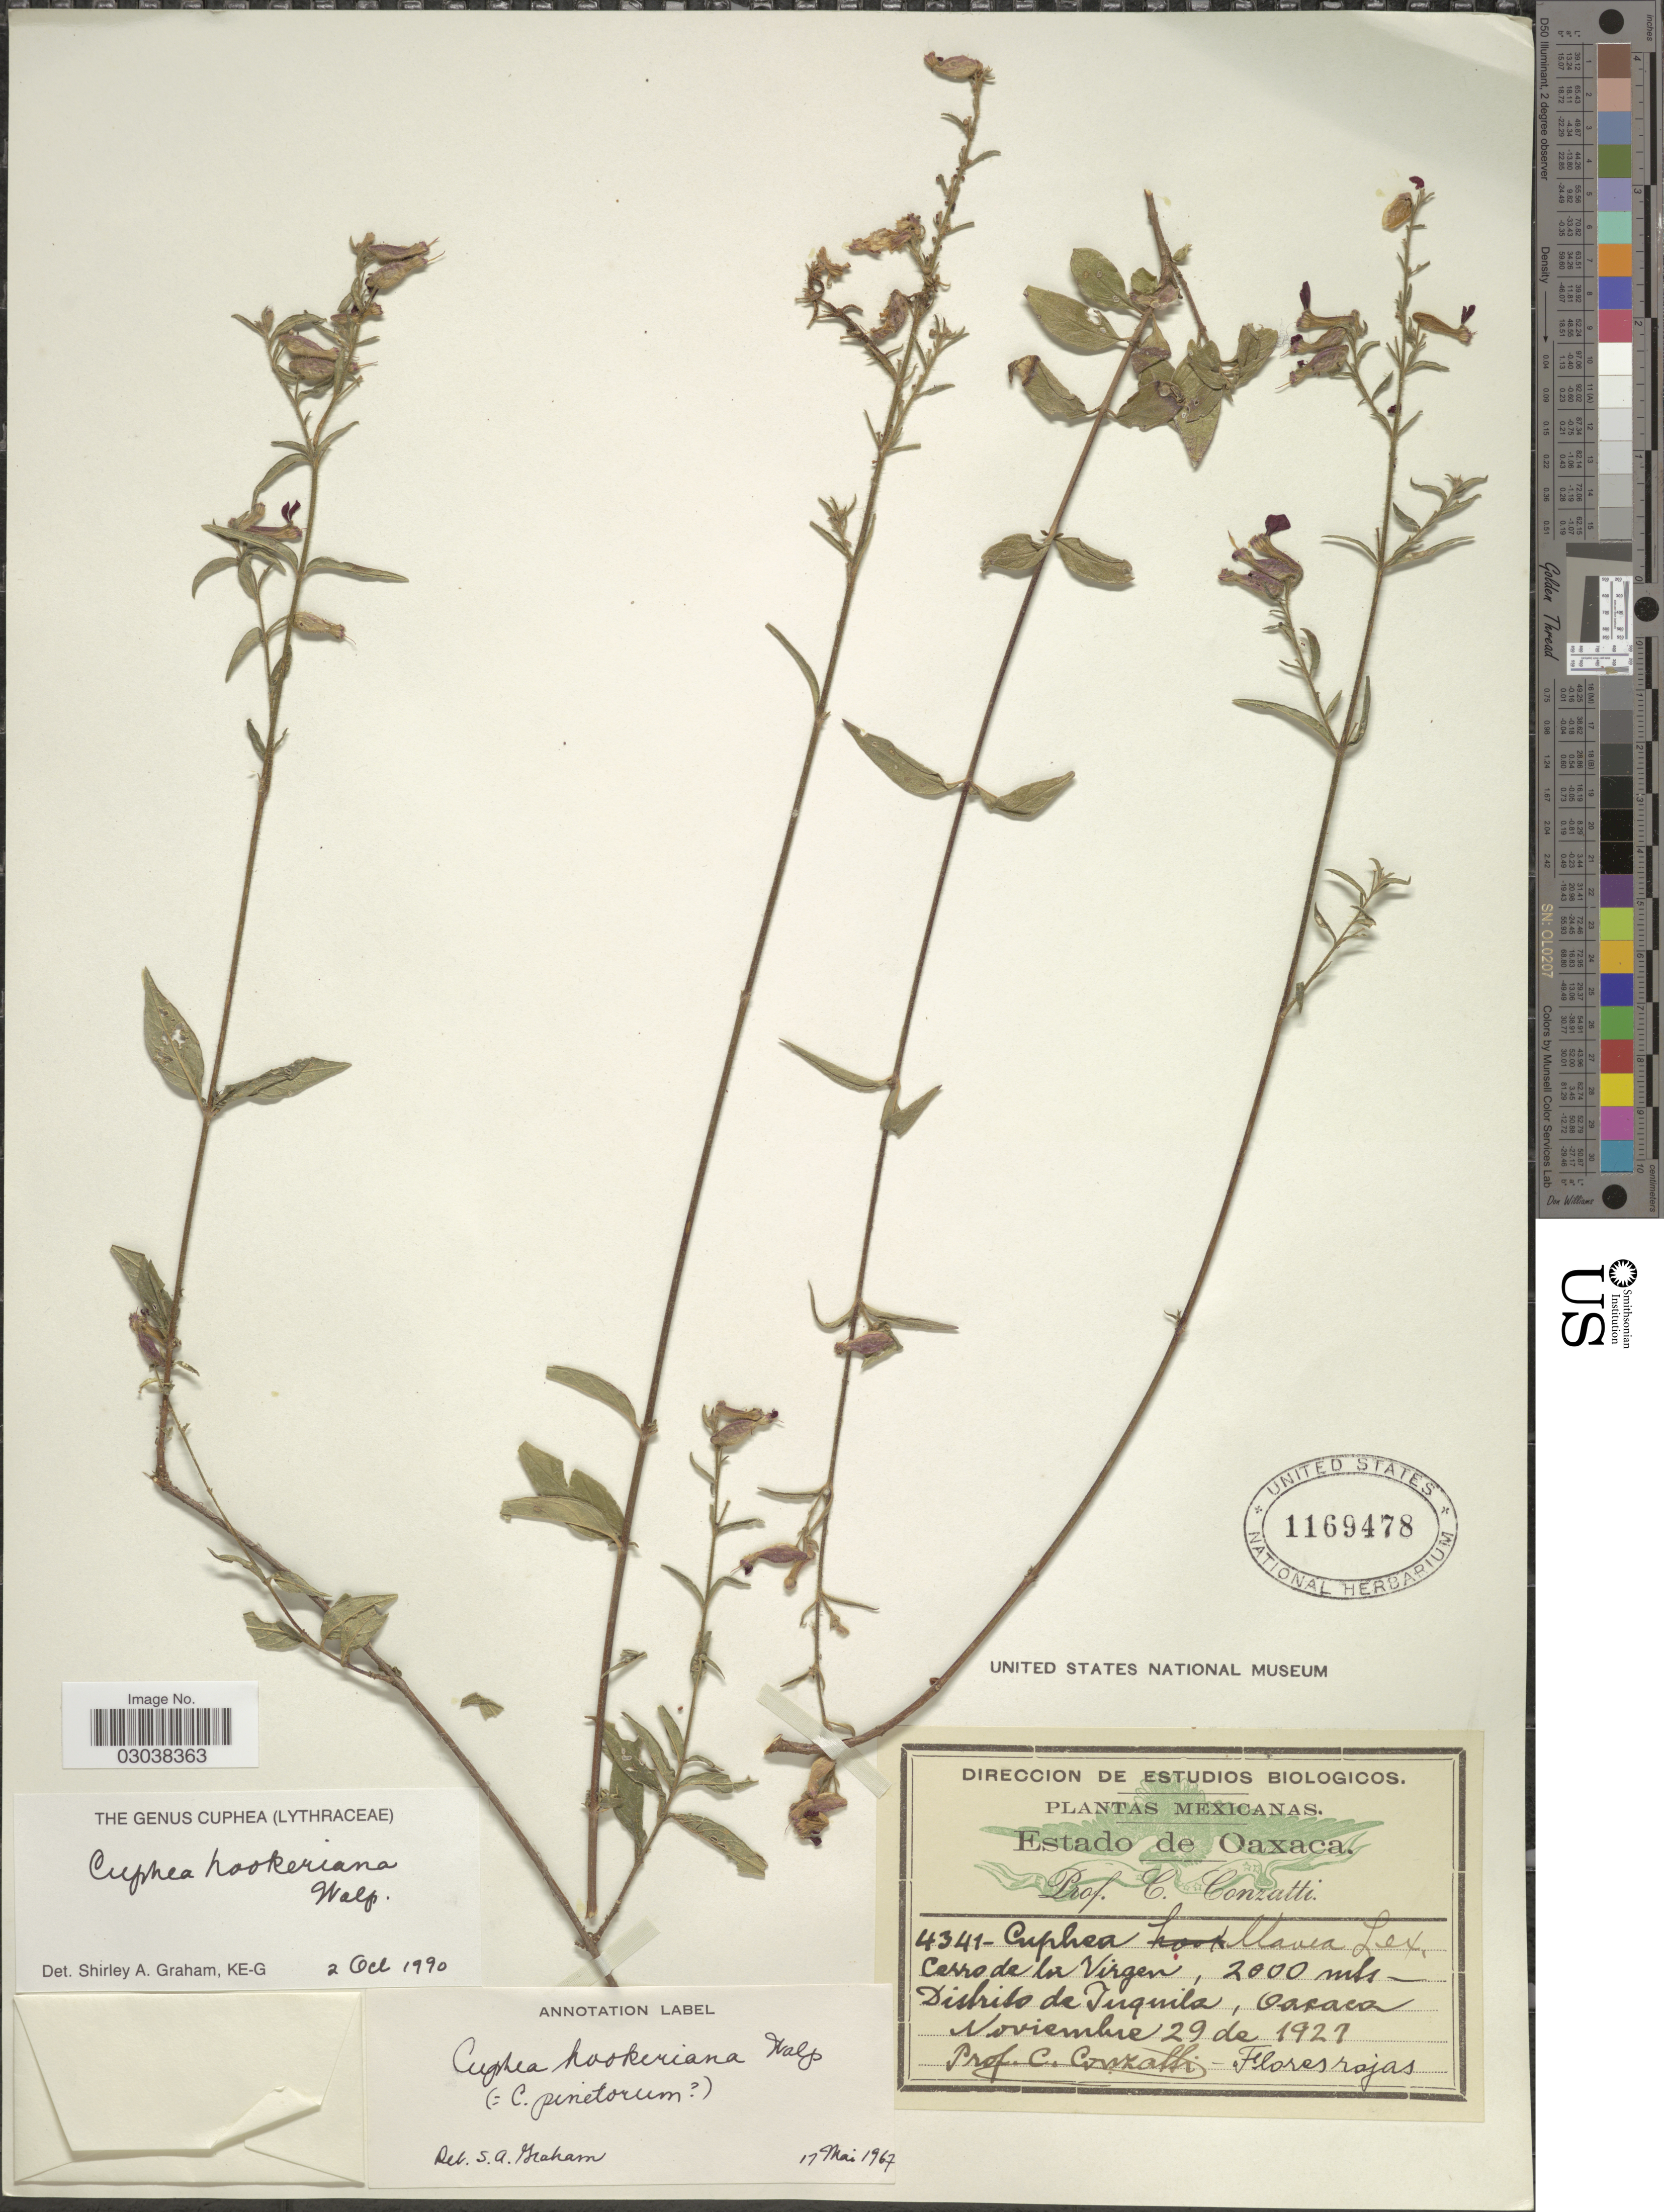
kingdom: Plantae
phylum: Tracheophyta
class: Magnoliopsida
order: Myrtales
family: Lythraceae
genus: Cuphea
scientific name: Cuphea hookeriana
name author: Walp.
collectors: C. Conzatti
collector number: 4341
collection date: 1927-11-29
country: Mexico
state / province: Oaxaca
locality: Cerro de la Virgen, Distrito de Tuquila.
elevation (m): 2000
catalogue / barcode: US 1169478